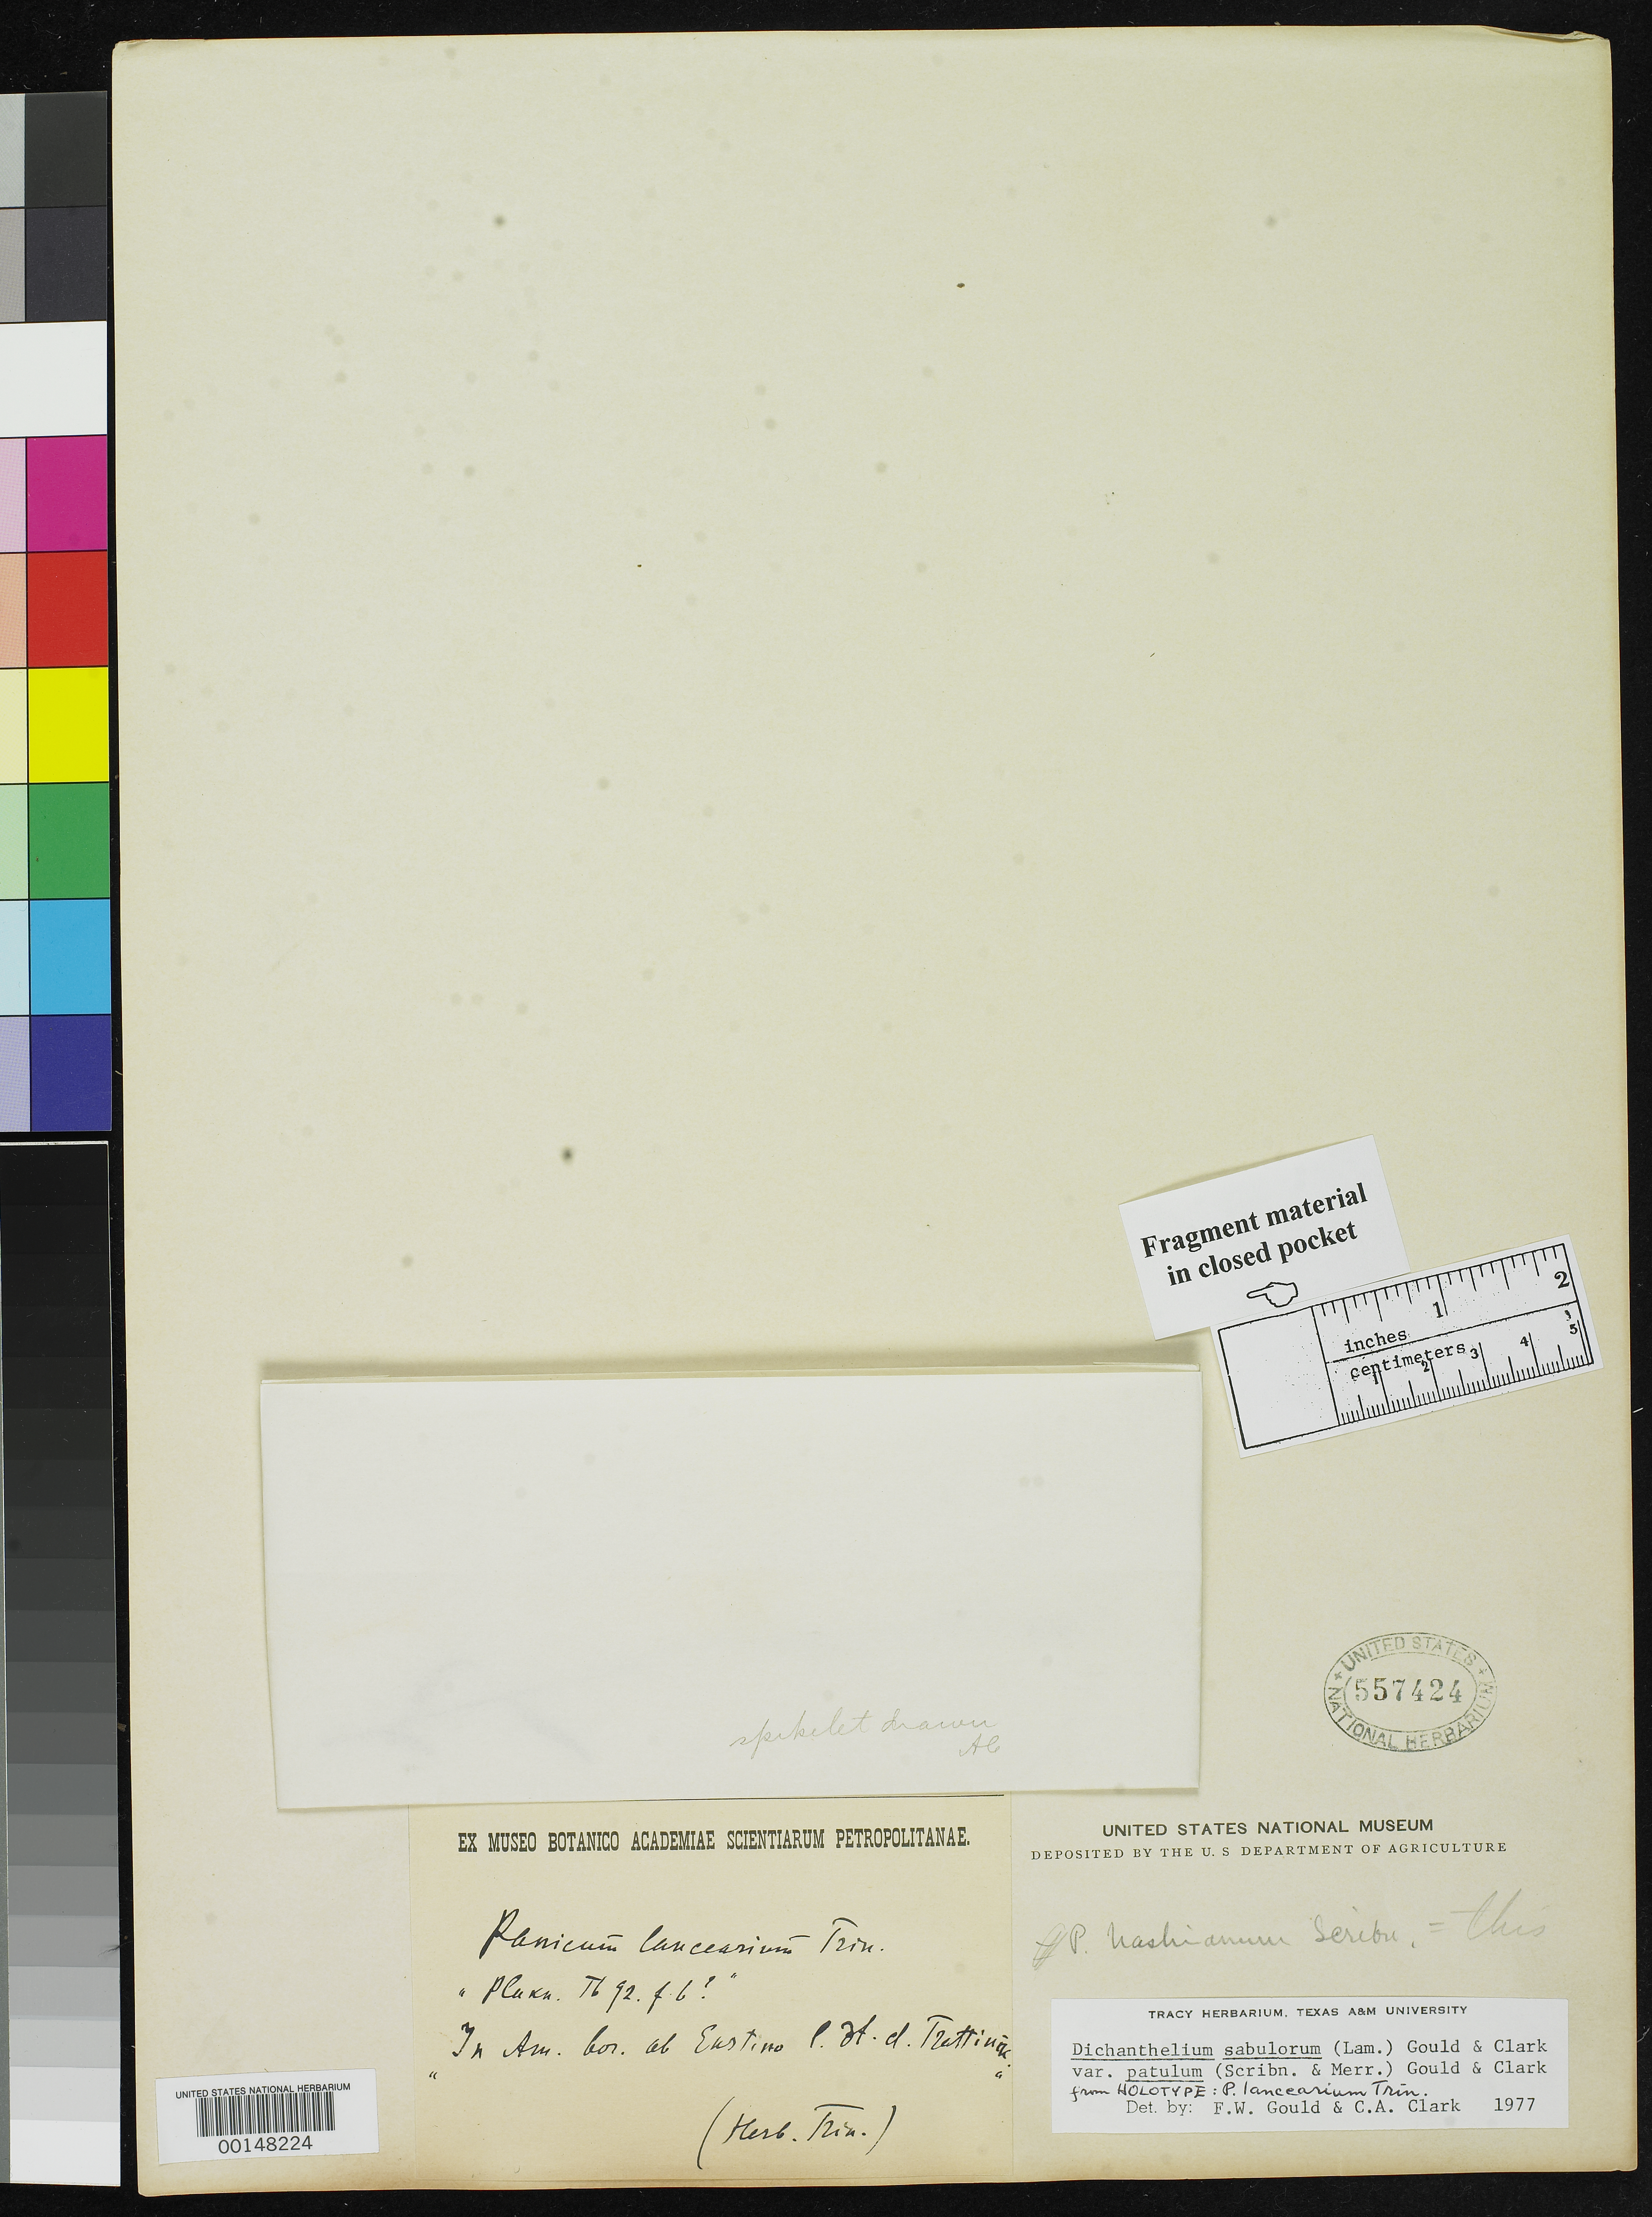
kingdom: Plantae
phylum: Tracheophyta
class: Liliopsida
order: Poales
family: Poaceae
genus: Panicum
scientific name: Panicum lancearium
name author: Trin.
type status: Type Fragment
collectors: A. Enslen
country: United States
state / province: Georgia / Louisiana / North Carolina / South Carolina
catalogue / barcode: US 557424